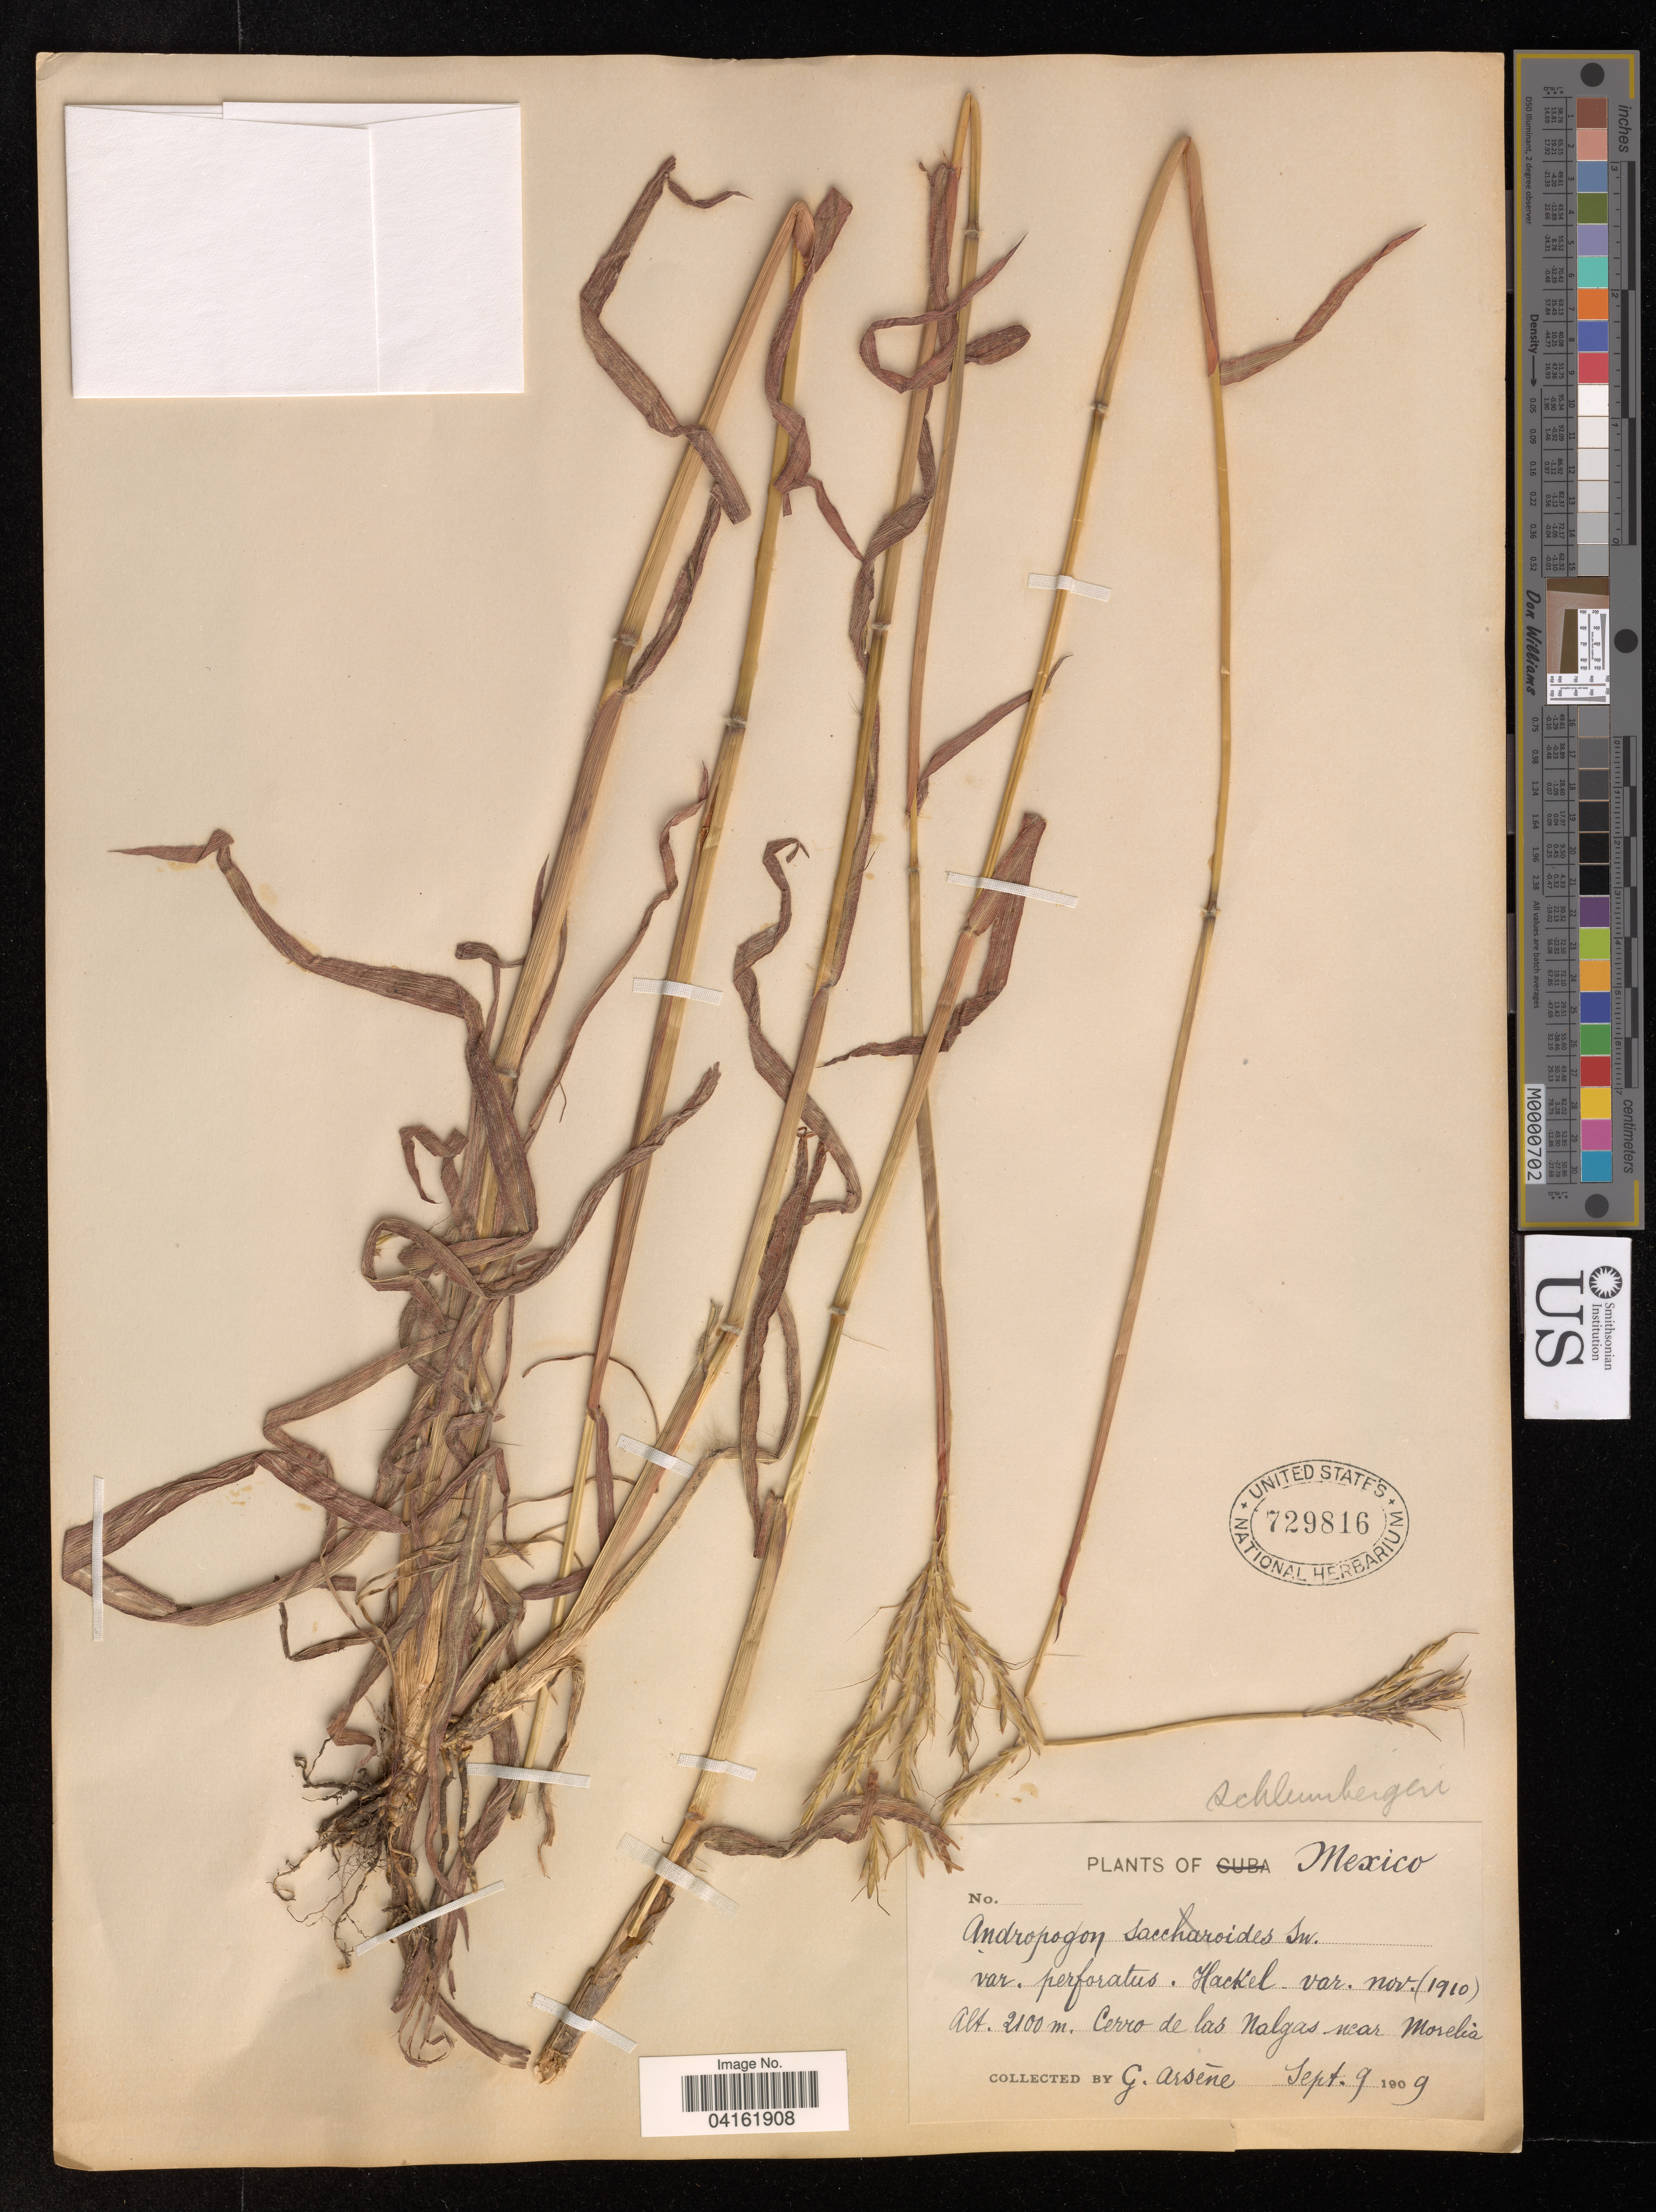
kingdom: Plantae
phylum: Tracheophyta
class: Liliopsida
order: Poales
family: Poaceae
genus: Andropogon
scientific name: Andropogon saccharoides var. perforatus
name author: (Trin.) Hack.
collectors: Bro. G. Arsène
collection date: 1909-09-09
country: Mexico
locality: Cerro de las Nalgas near Morelia.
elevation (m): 2100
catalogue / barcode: US 729816